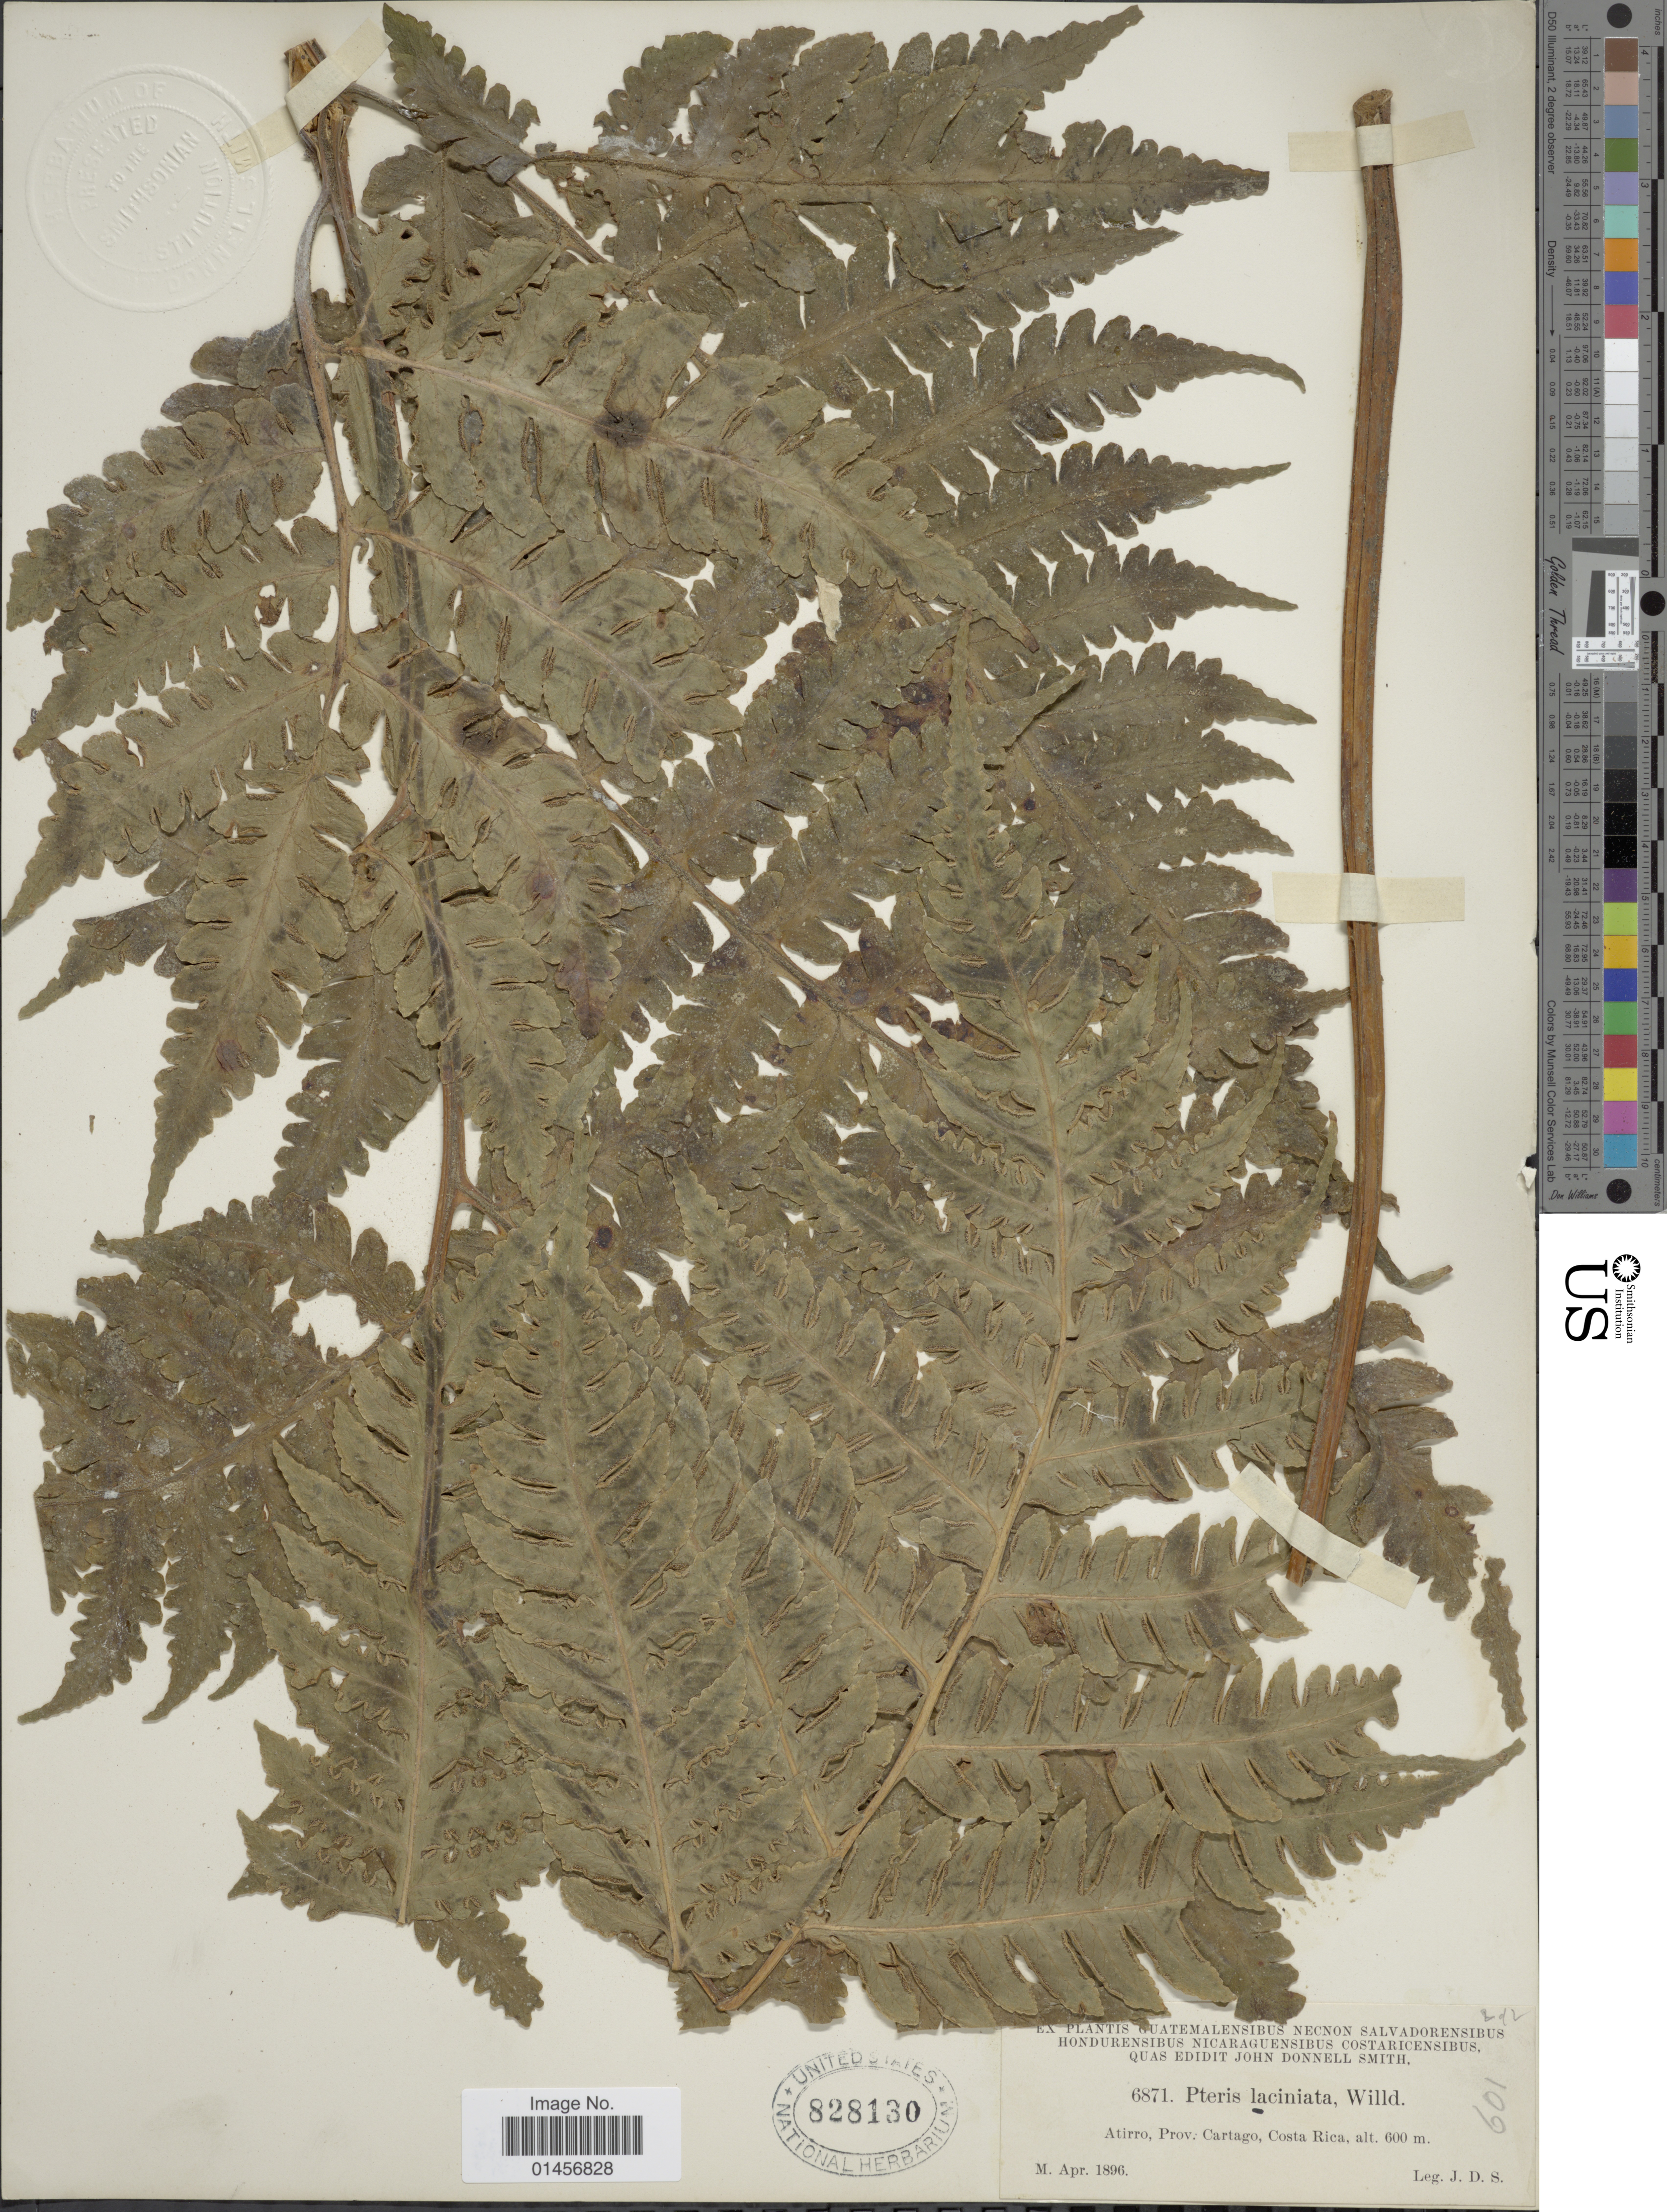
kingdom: Plantae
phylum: Tracheophyta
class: Polypodiopsida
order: Polypodiales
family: Lonchitidaceae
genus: Lonchitis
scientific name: Lonchitis hirsuta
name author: L.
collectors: J. Donnell Smith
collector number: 6871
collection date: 1896-04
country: Costa Rica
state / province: Cartago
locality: Atirro, Prov. Cartogo, Costa Rica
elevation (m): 600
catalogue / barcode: US 828130